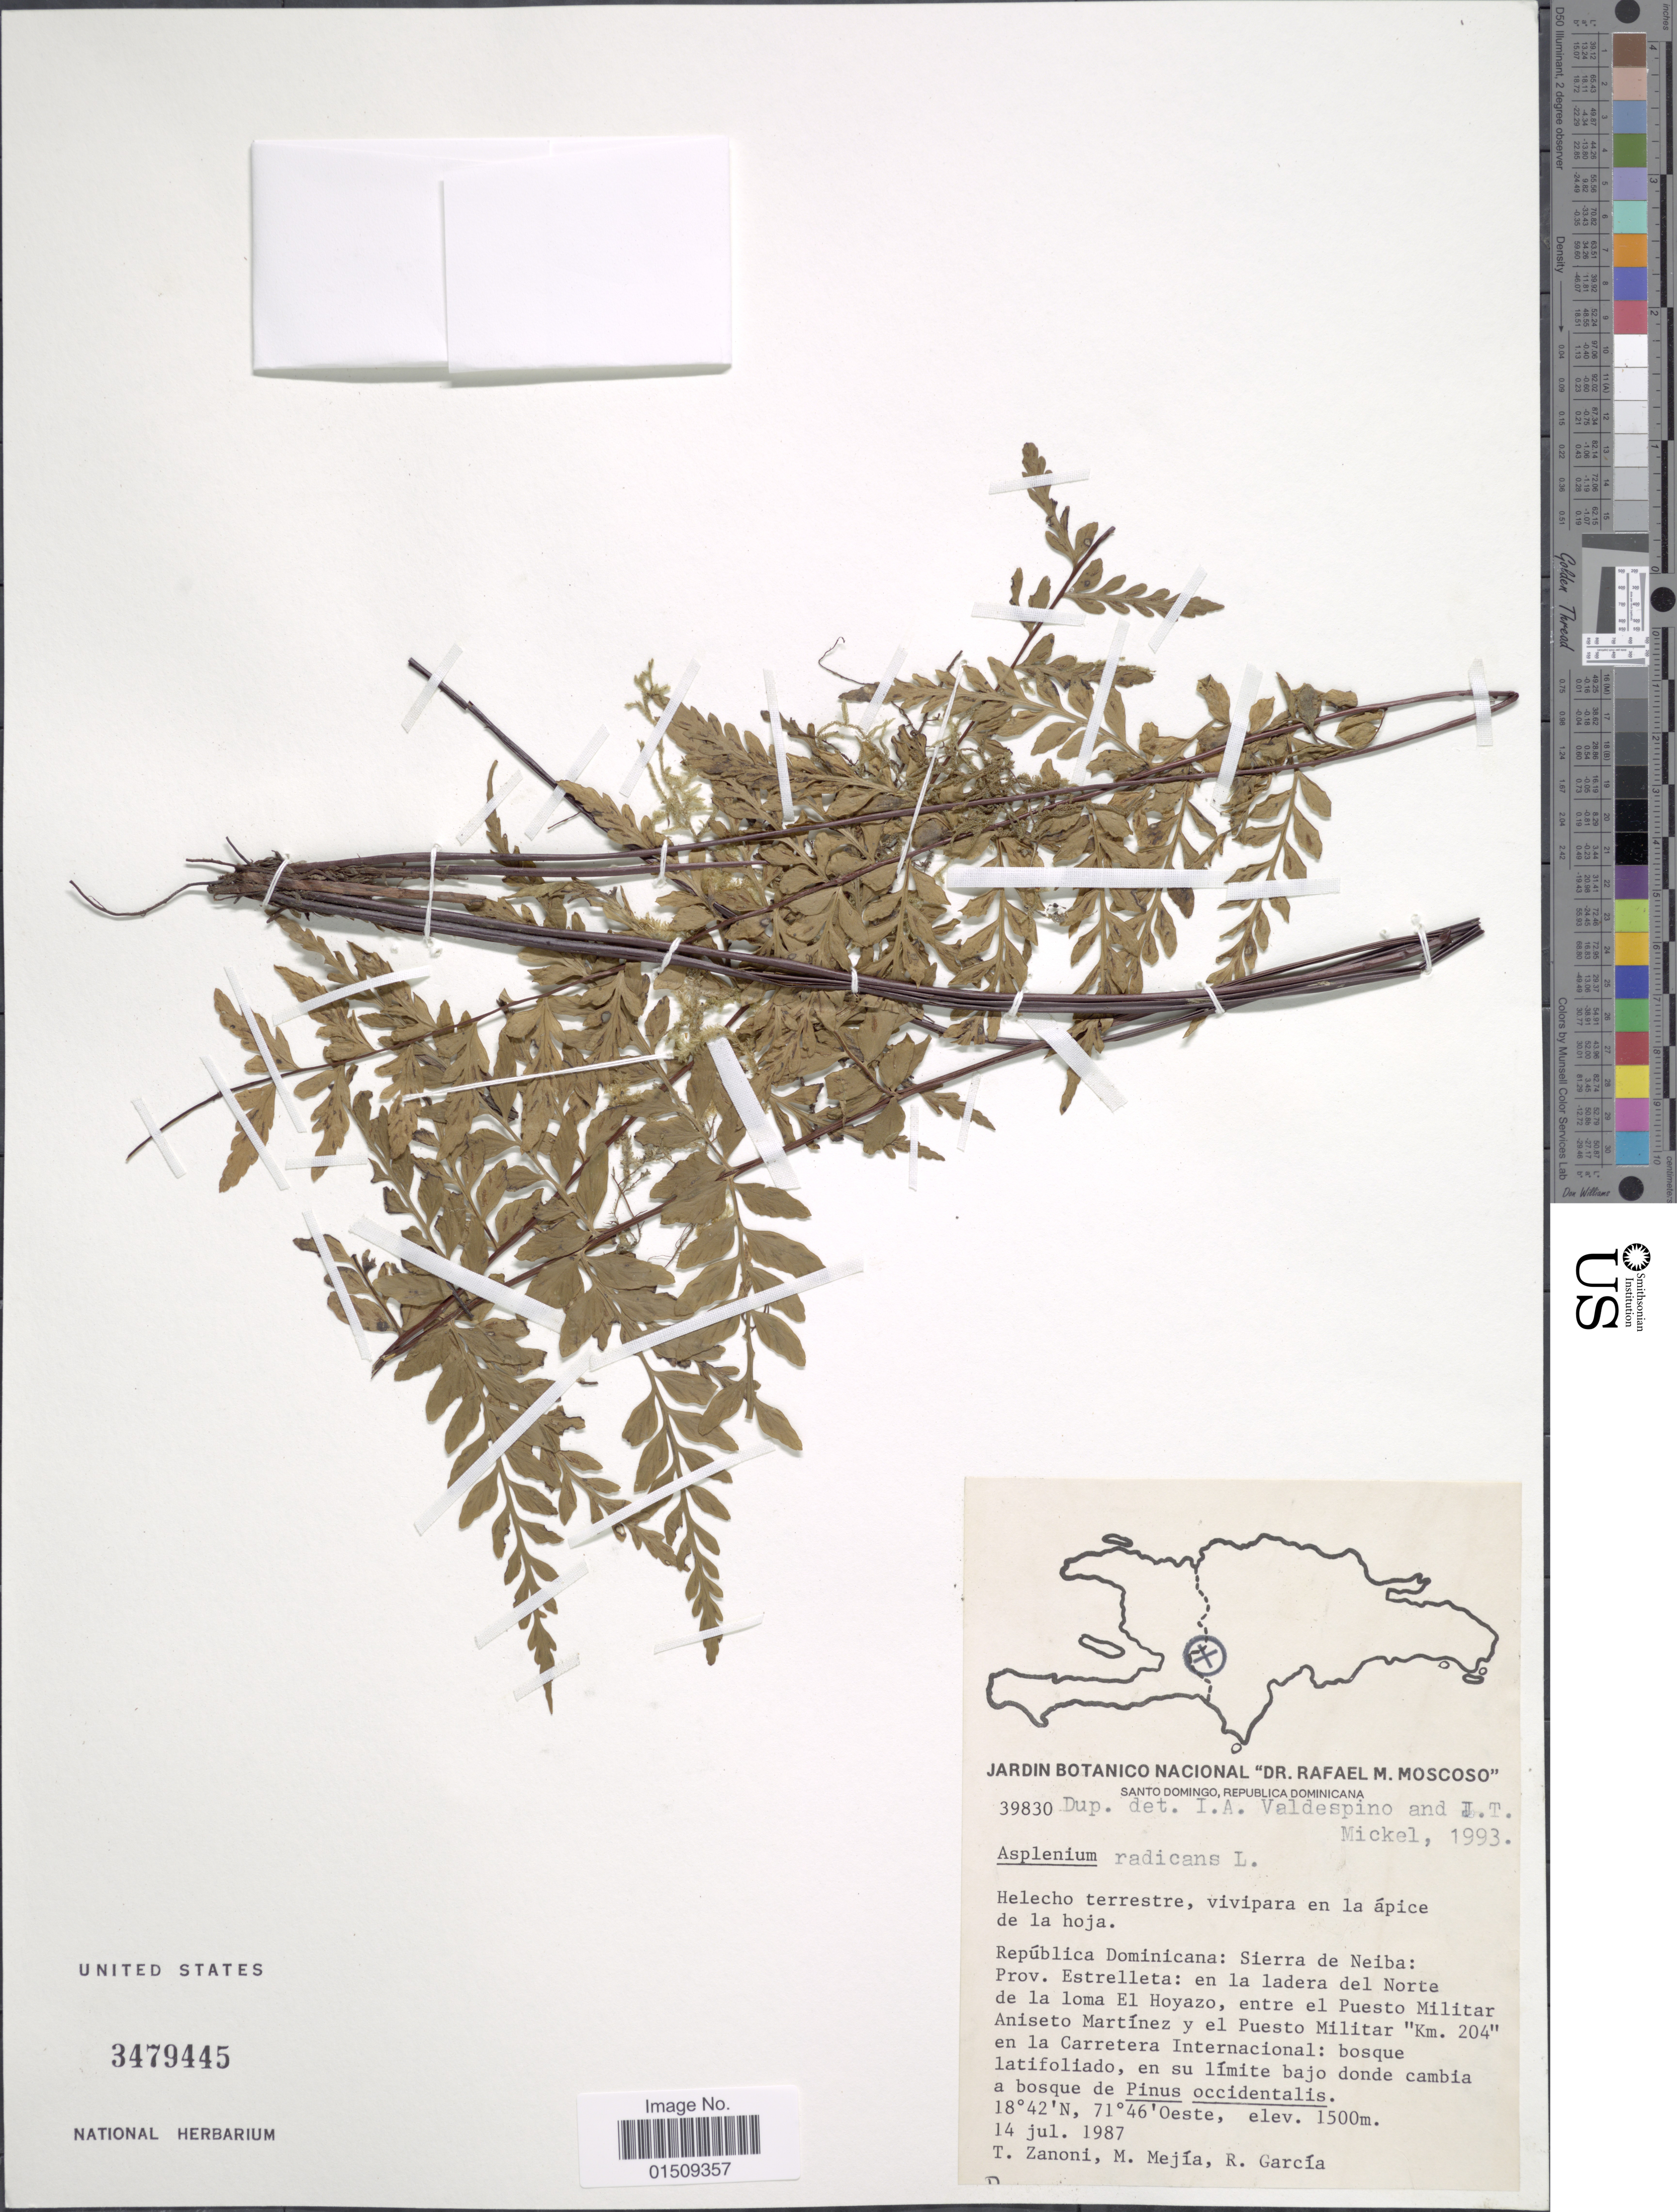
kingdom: Plantae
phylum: Tracheophyta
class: Polypodiopsida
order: Polypodiales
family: Aspleniaceae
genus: Asplenium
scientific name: Asplenium radicans var. alloeopteron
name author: (Kunze ex Klotzsch) Lellinger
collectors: T. A. Zanoni, M. Mejia & R. Garcia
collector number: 39830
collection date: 1987-07-14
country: Dominica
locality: Republica Dominicana. República Dominicana: Sierra de Neiba: Prov. Estrelleta: en ladera del Norte de la loma El Hoyazo, entre el Puesto Militar Aniseto Martínez y el Puesto Militar "Km. 204"en la Carretera Internacional: bosque latifoliado, en su límite bajo donde cambia a bosque de Pinus occidentalis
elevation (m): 1500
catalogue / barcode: US 3479445